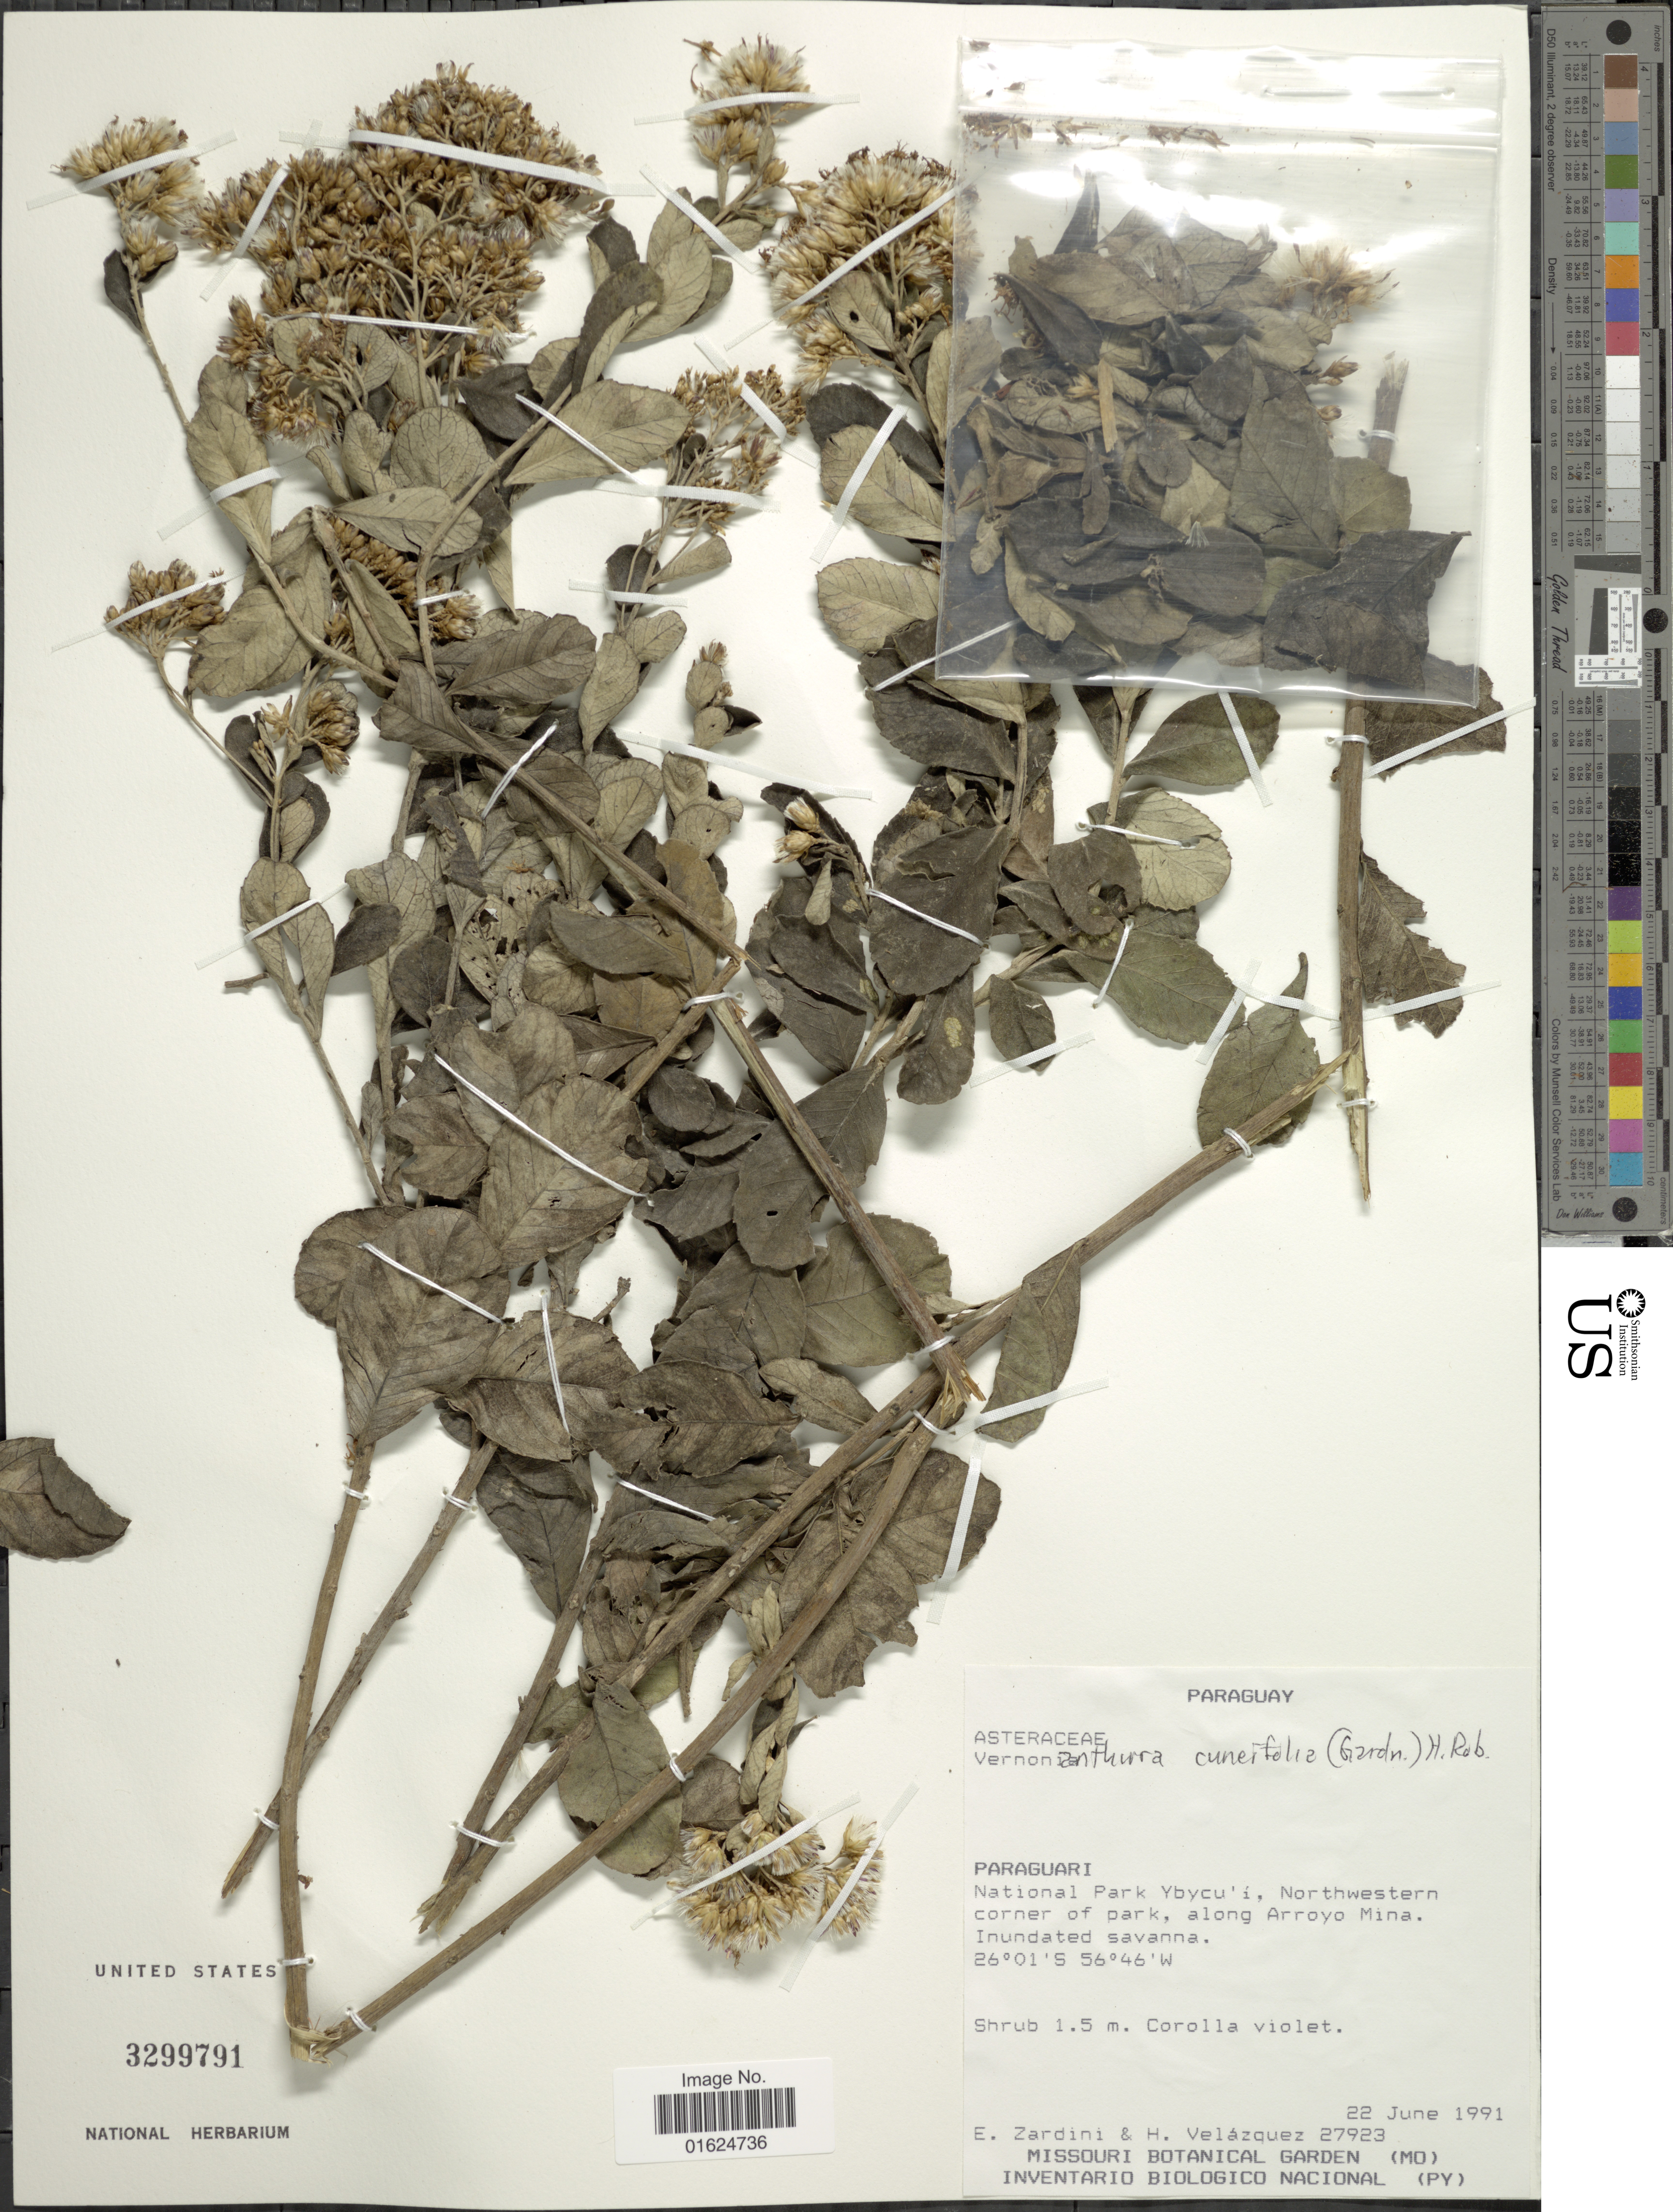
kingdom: Plantae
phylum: Tracheophyta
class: Magnoliopsida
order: Asterales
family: Asteraceae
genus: Vernonanthura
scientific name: Vernonanthura cuneifolia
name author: (Gardner) H. Rob.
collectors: E. M. Zardini & H. Velázquez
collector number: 27923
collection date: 1991-06-22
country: Paraguay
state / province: Paraguari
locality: National Park Ybycu' i, Northwestern corner of park, along Arroyo Mina Inundated savanna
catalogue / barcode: US 3299791